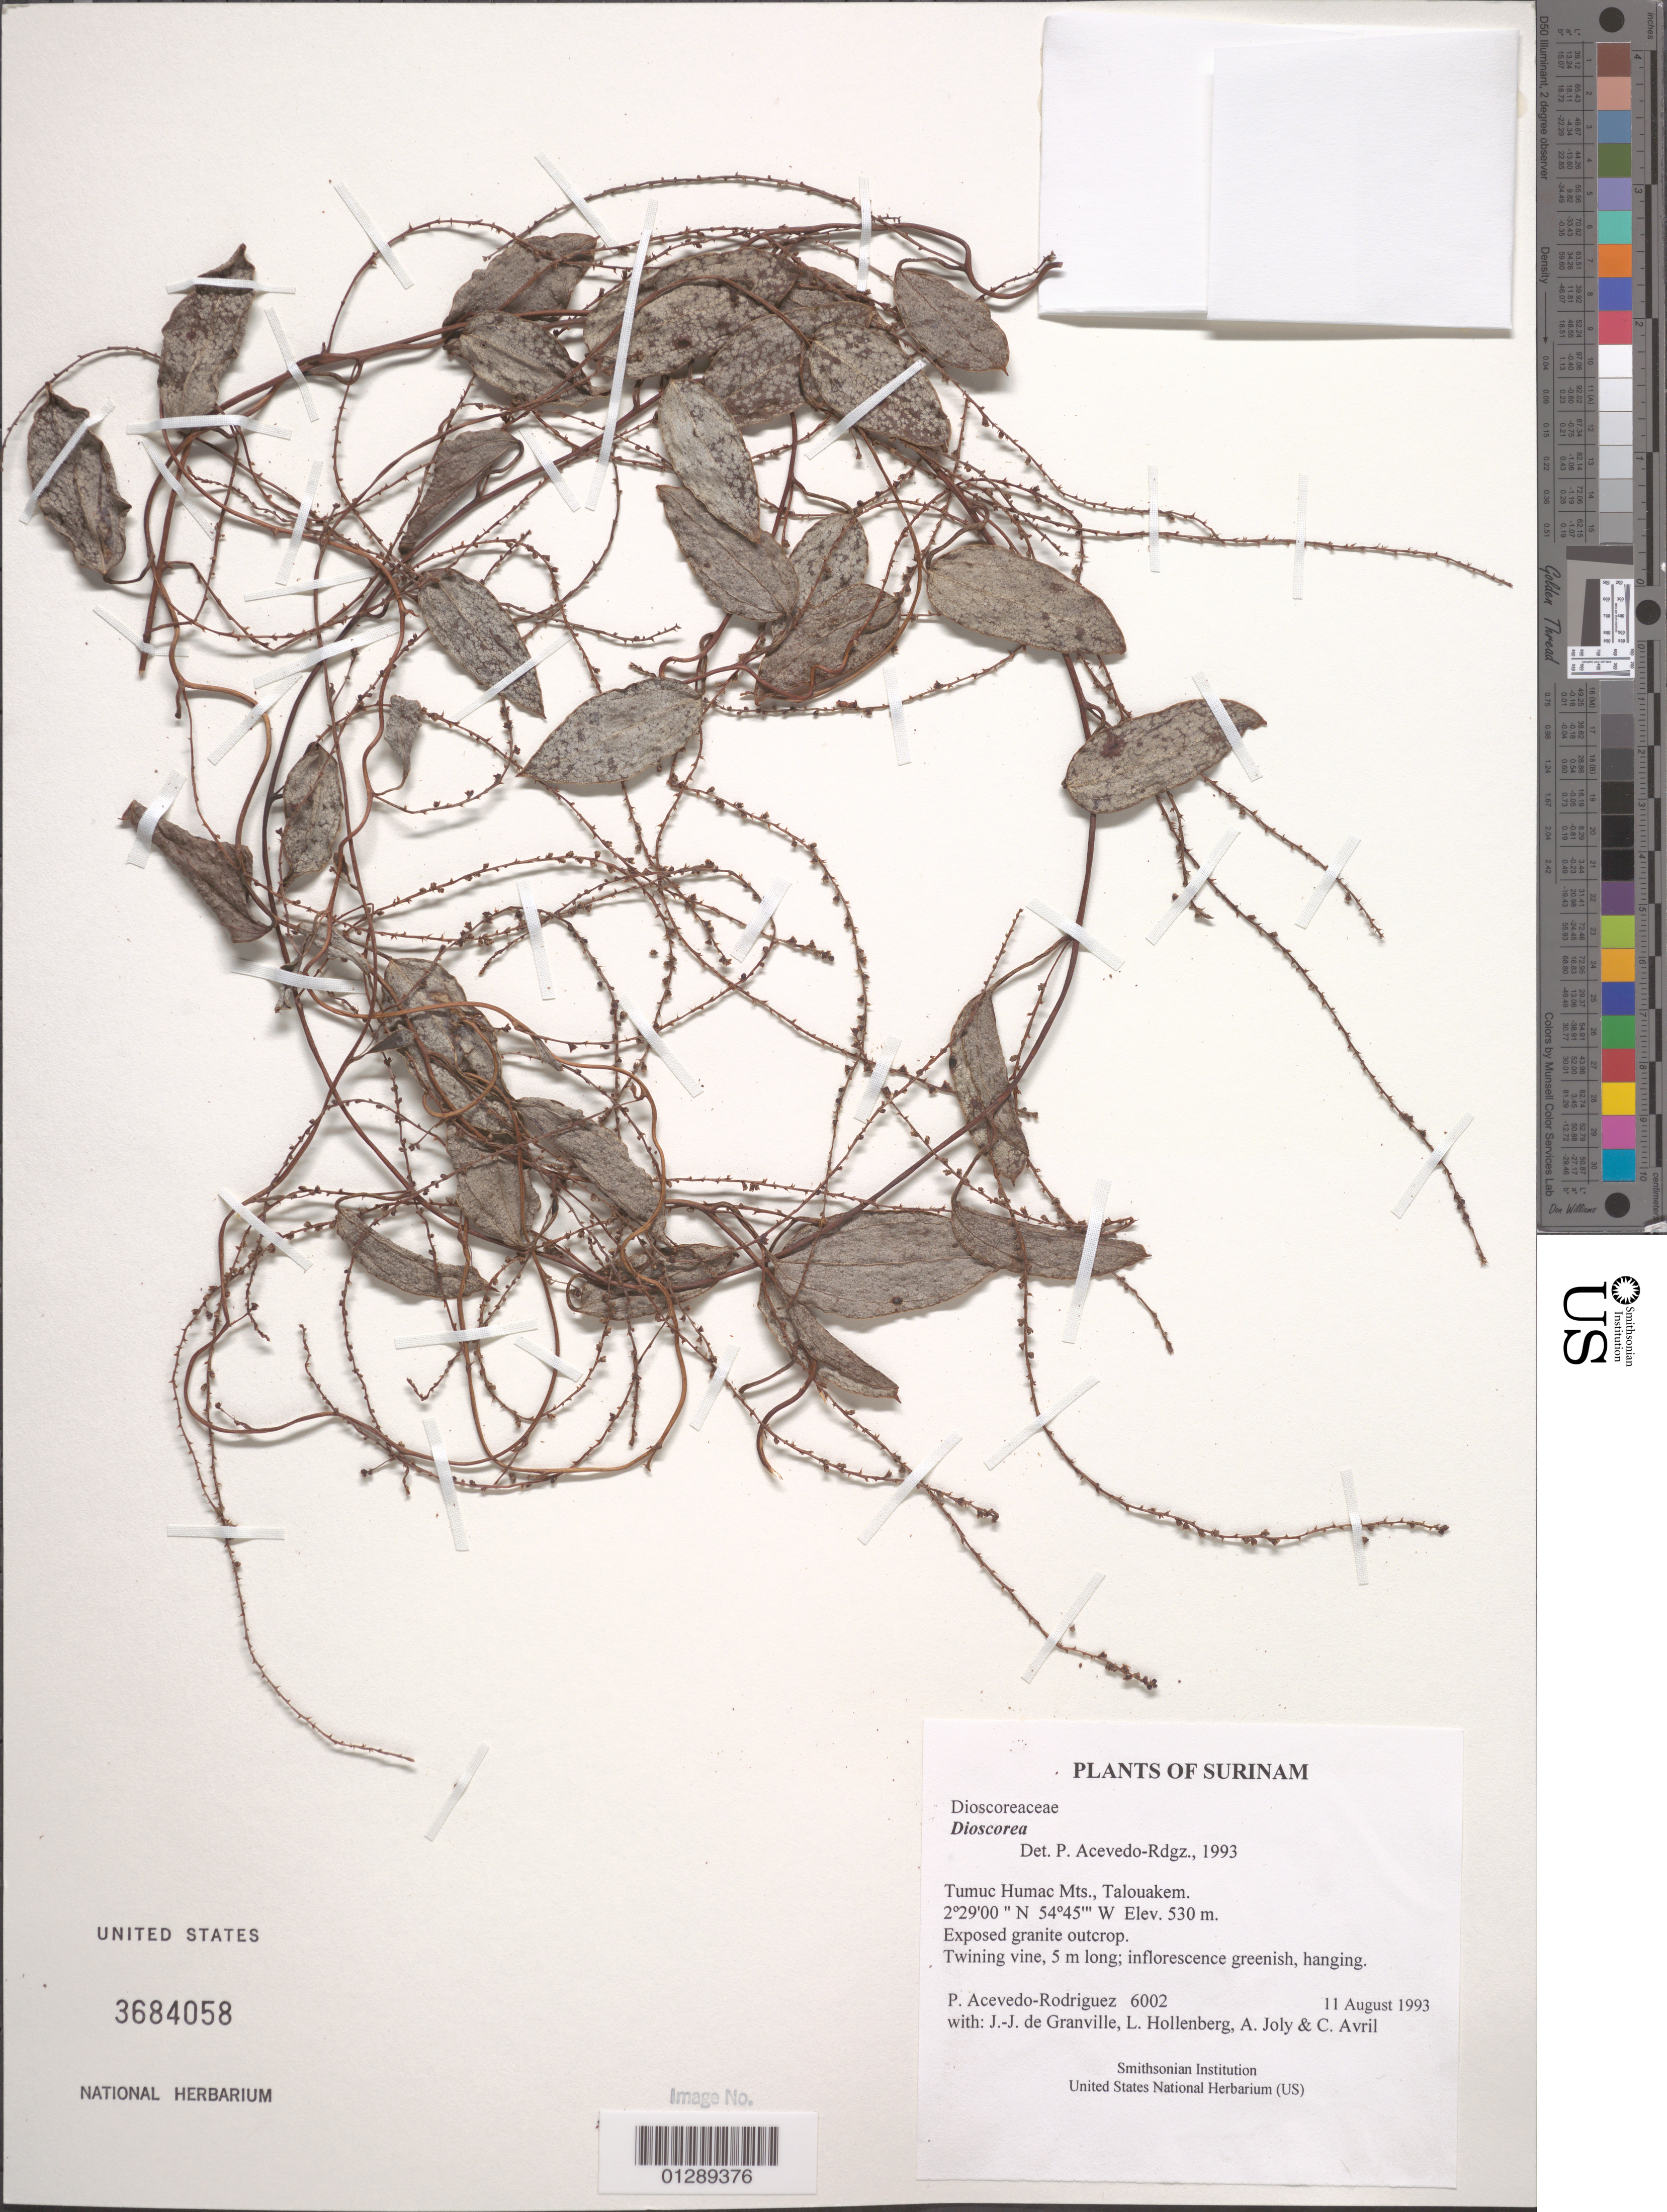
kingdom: Plantae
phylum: Tracheophyta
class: Liliopsida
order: Dioscoreales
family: Dioscoreaceae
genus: Dioscorea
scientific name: Dioscorea sp.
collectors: P. Acevedo-Rodr., J.-J. de Granville, L. Hollenberg, A. Joly & C. Avril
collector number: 6002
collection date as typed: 11 August 1993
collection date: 1993-08-11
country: Suriname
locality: Tumuc Humac Mts., Talouakem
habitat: Exposed granite outcrop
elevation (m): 530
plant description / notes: US, NY, MO, K, CAY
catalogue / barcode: US 3684058